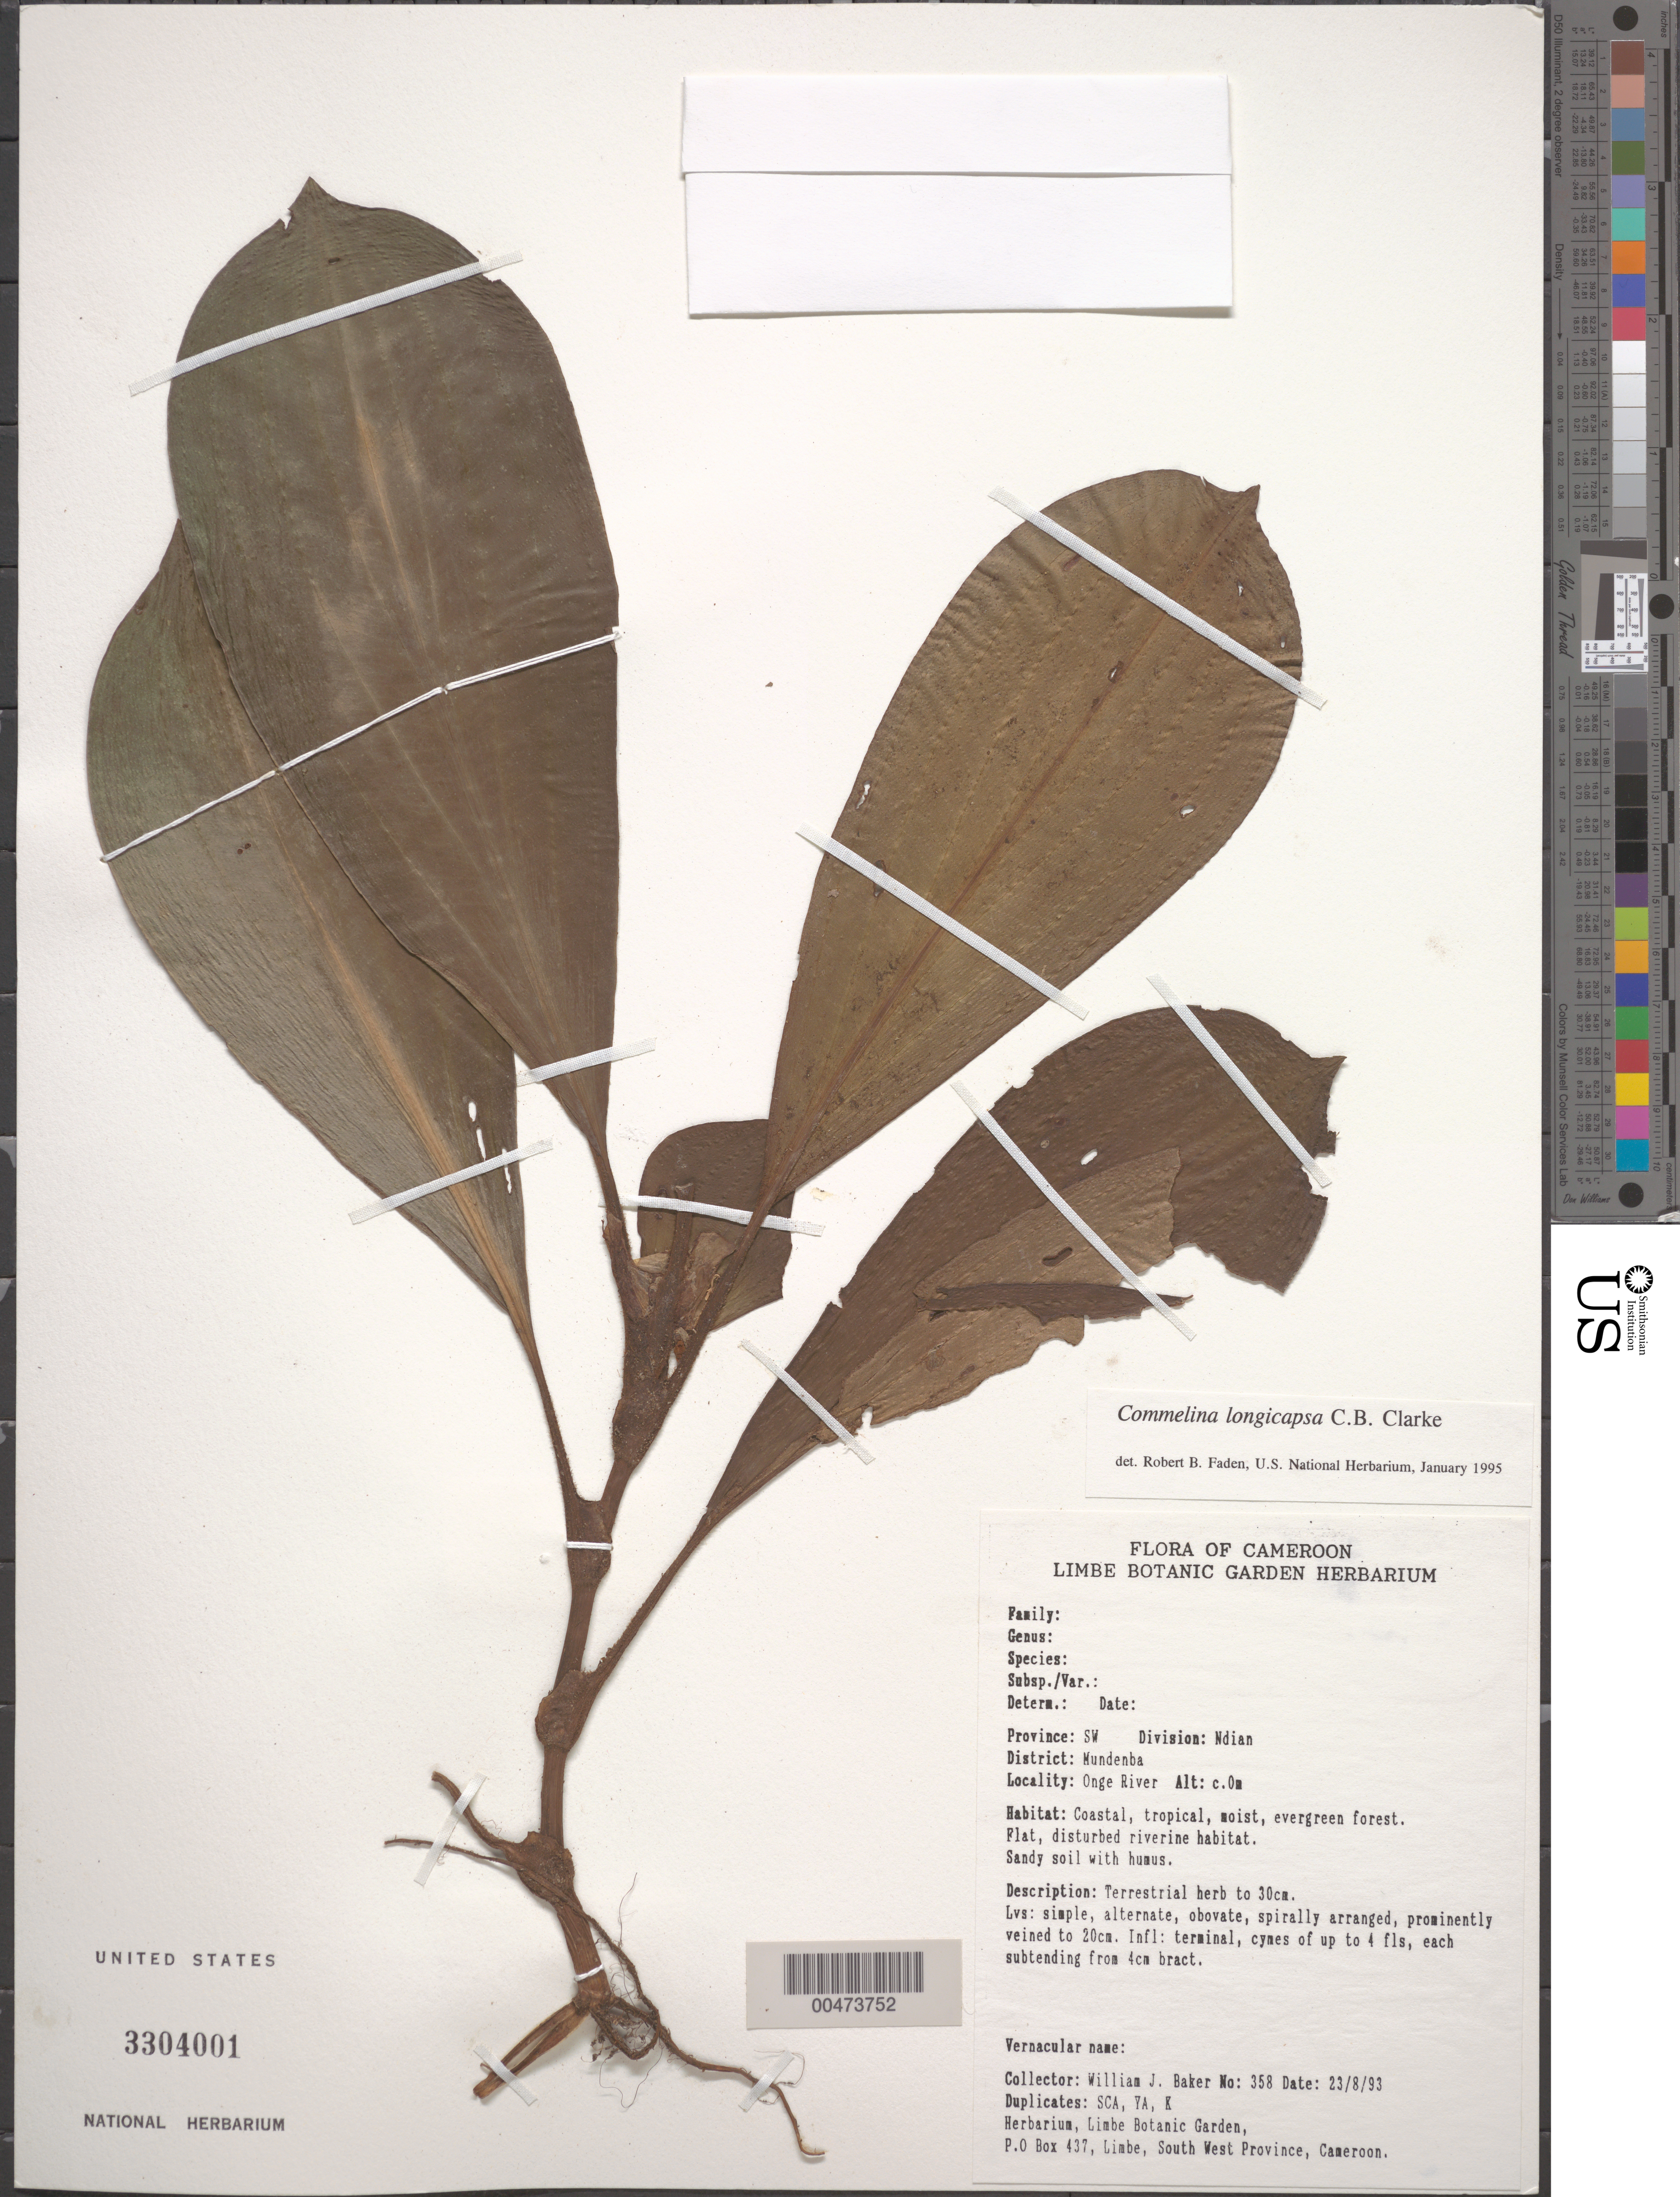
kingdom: Plantae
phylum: Tracheophyta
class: Liliopsida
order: Commelinales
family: Commelinaceae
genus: Commelina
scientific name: Commelina longicapsa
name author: C.B. Clarke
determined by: Faden, Robert B., (US), Smithsonian Institution - National Museum of Natural History (UNITED STATES)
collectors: W. J. Baker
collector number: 358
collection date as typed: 23 Aug 1993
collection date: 1993-08-23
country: Cameroon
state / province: Sud-Ouest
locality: Ndian, mundenba, onge river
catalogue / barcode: US 3304001